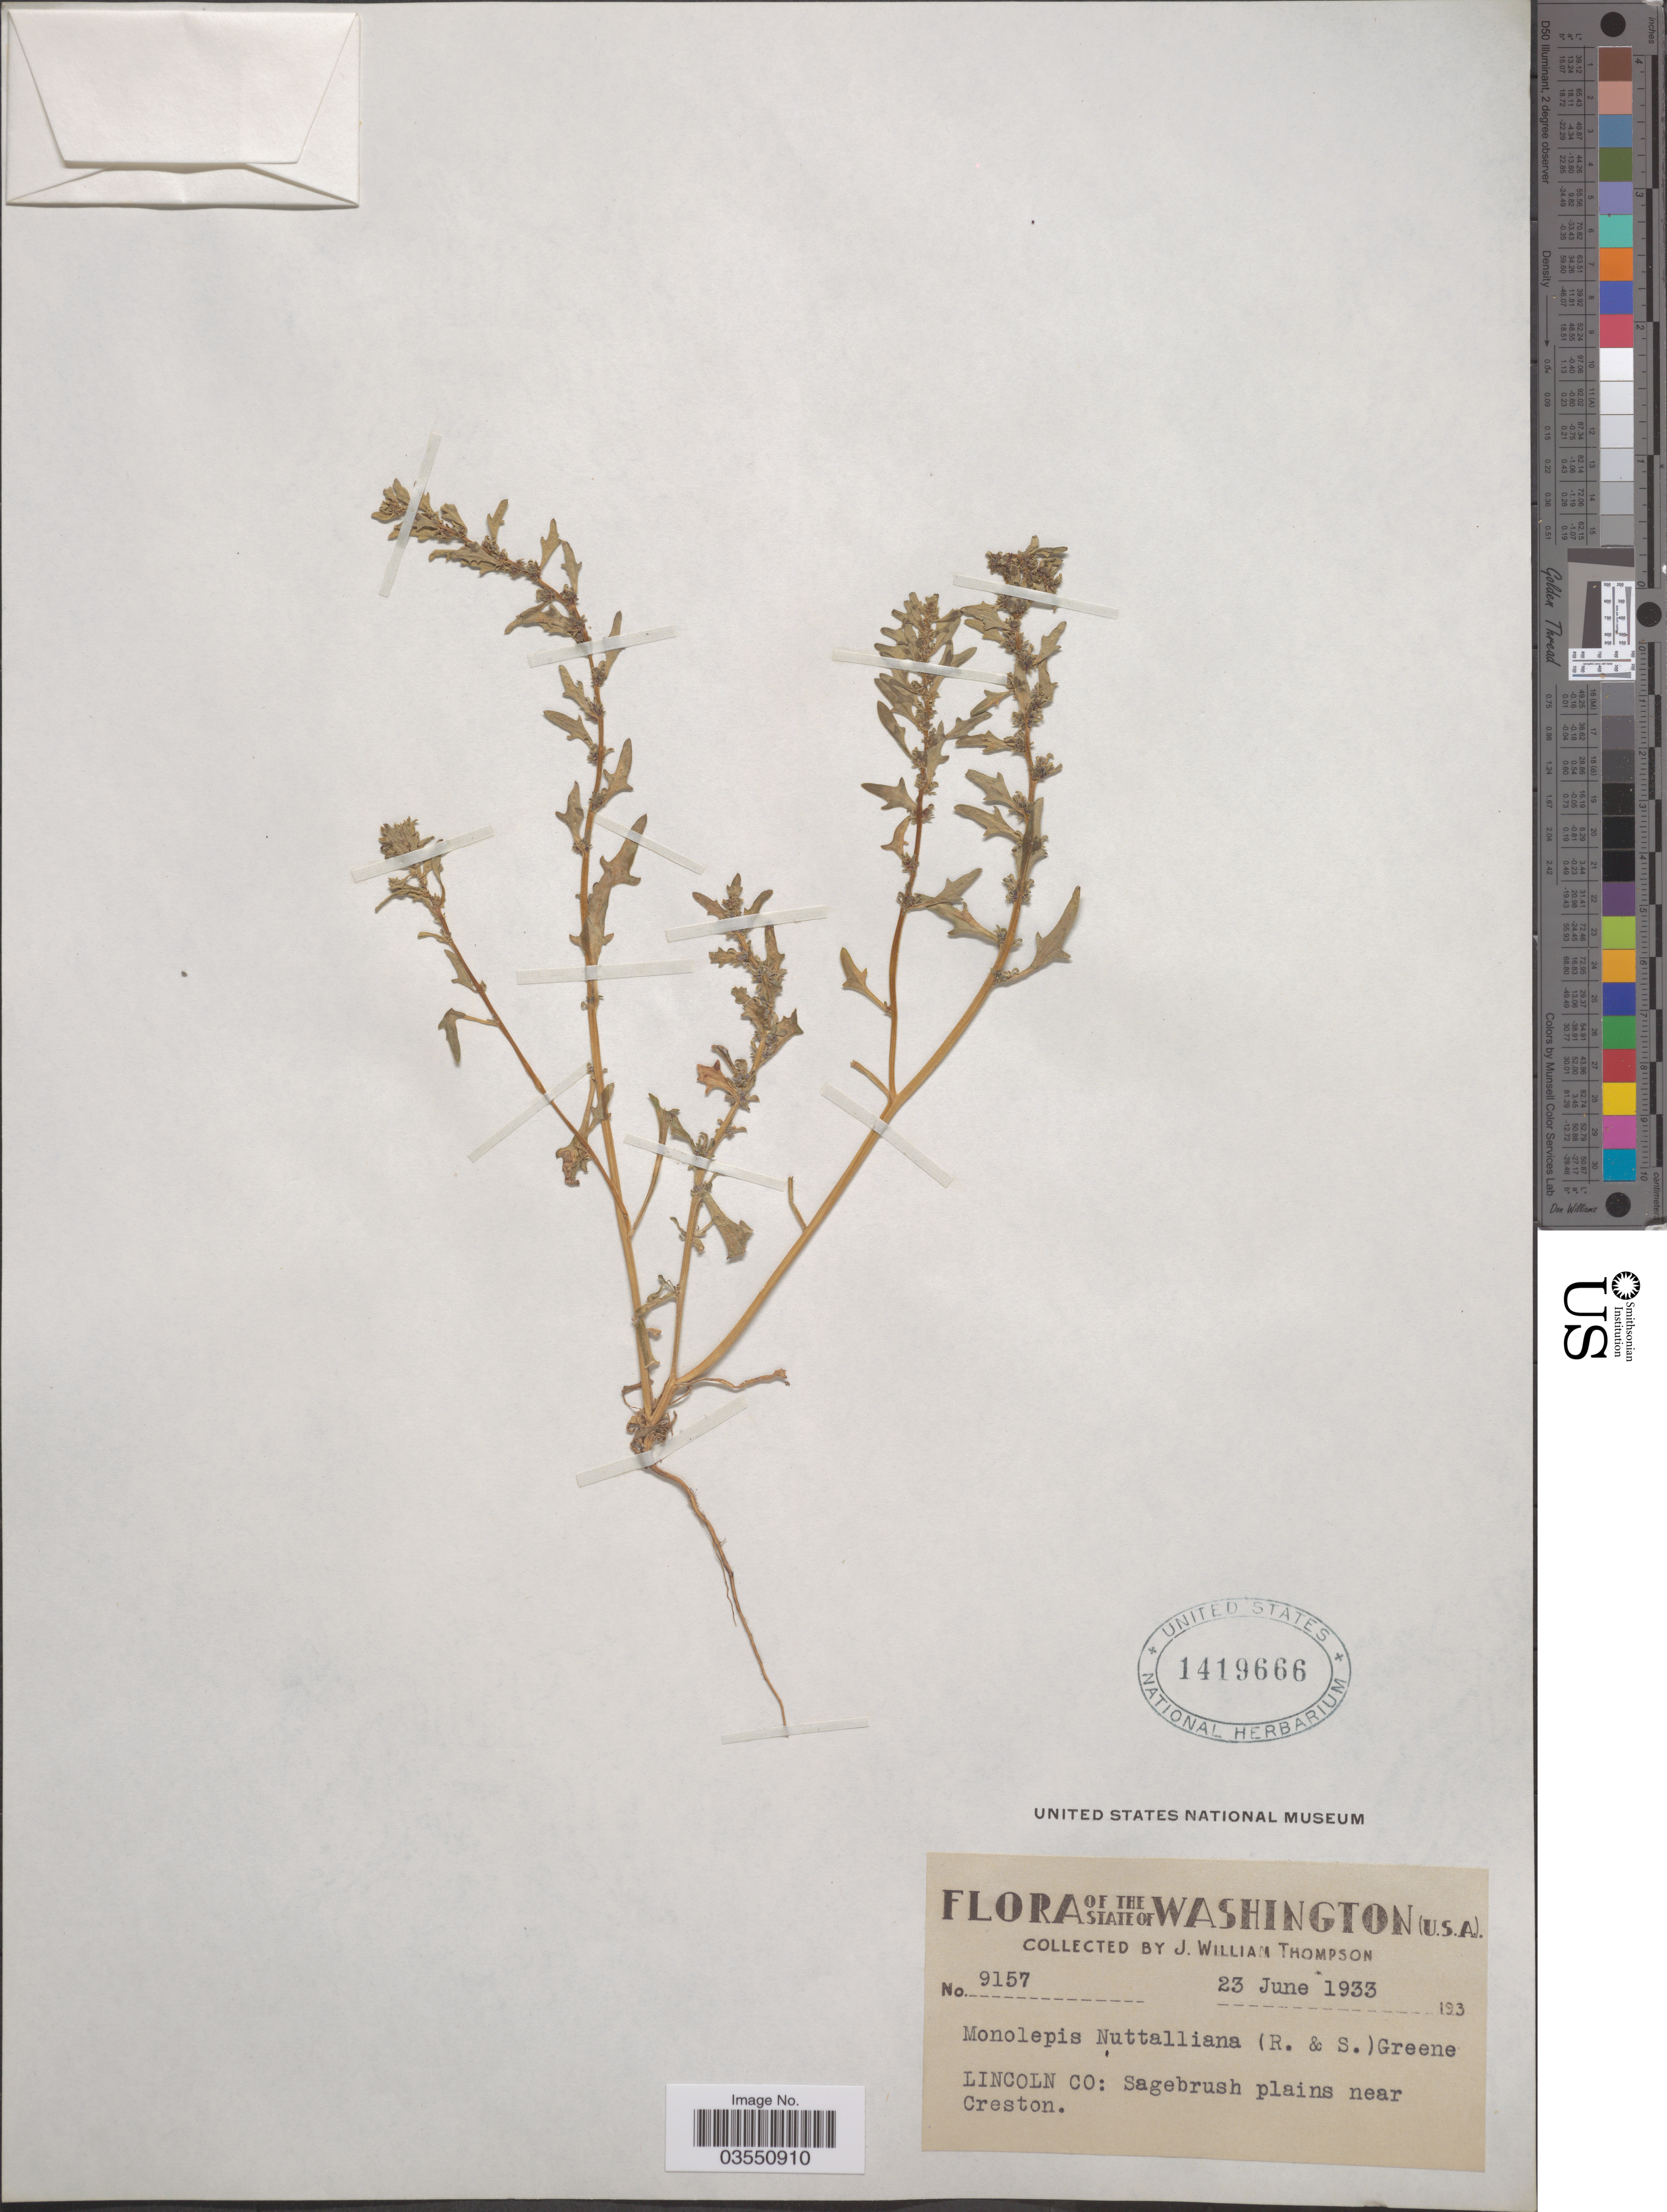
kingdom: Plantae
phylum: Tracheophyta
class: Magnoliopsida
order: Caryophyllales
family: Amaranthaceae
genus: Blitum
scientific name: Blitum nuttallianum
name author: Schult.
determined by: U.S. National Herbarium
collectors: J. W. Thompson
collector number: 9157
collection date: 1933-06-23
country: United States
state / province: Washington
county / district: Lincoln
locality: Lincoln Co: Sagebrush plains near Creston.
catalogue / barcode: US 1419666